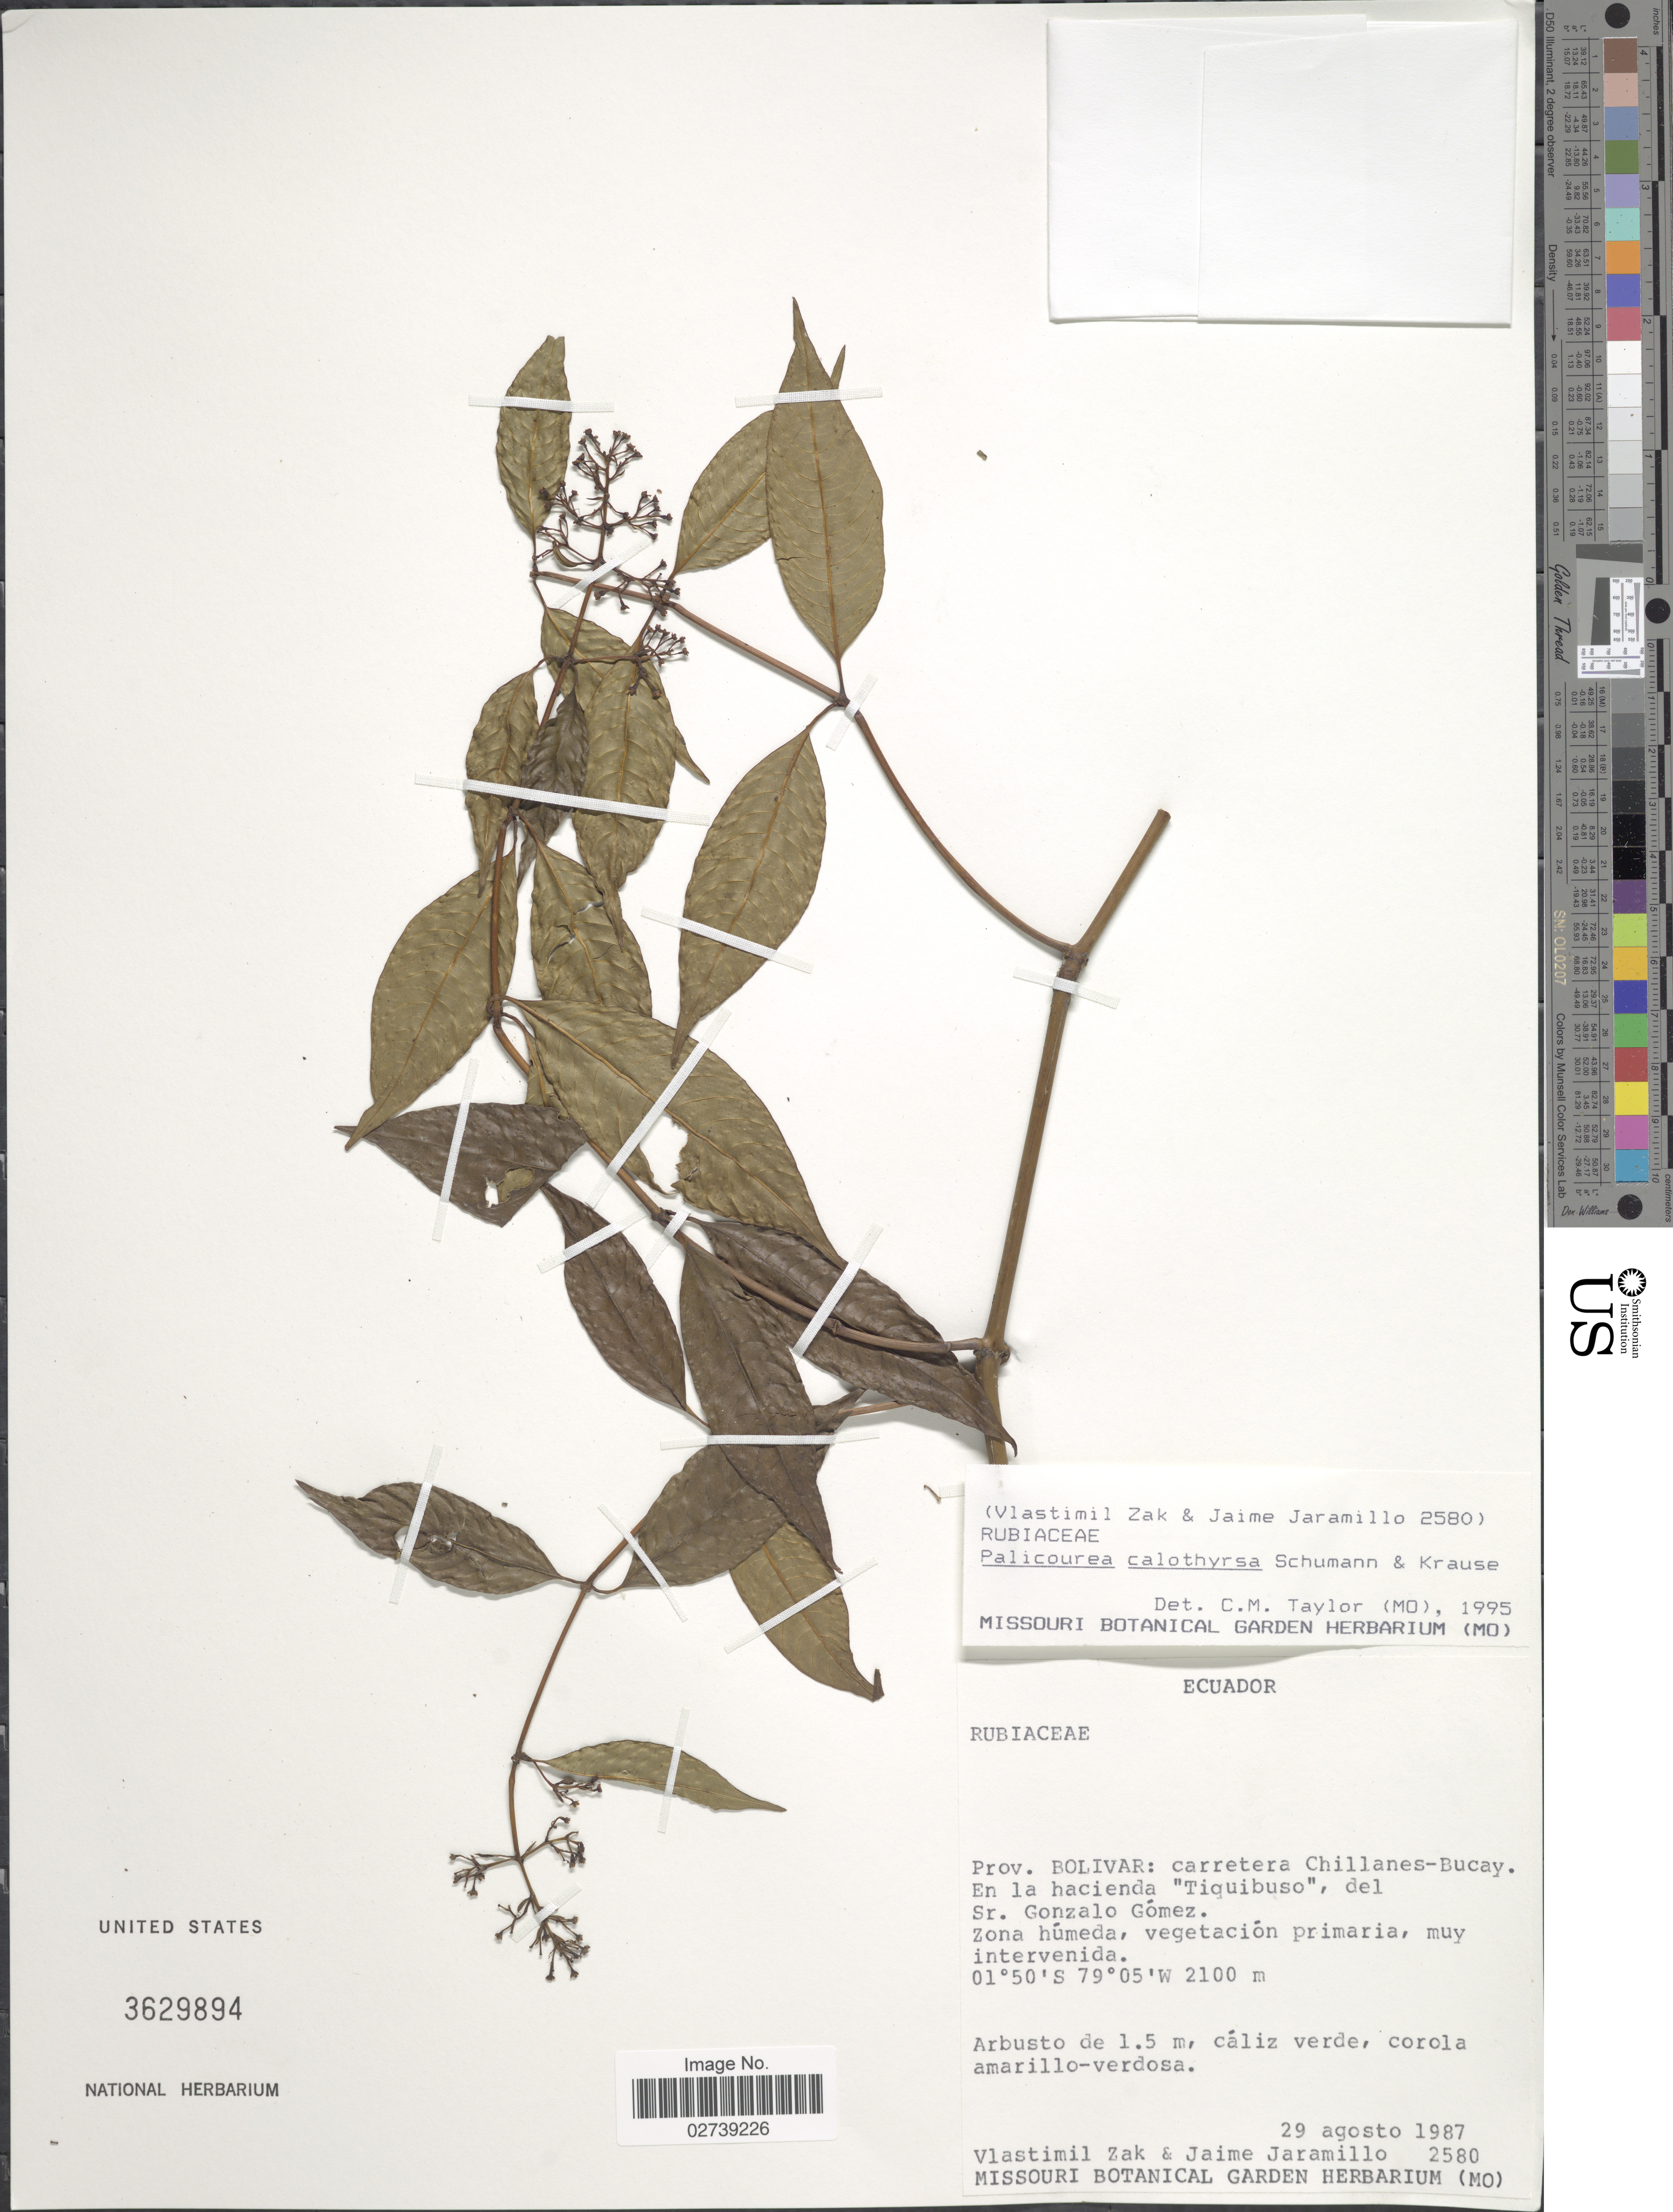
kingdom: Plantae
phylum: Tracheophyta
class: Magnoliopsida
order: Gentianales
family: Rubiaceae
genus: Palicourea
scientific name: Palicourea calothyrsus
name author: K. Schum. & K. Krause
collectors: V. Zak & J. Jaramillo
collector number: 2580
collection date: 1987-08-29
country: Ecuador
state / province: Bolívar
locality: Carretera Chillanes-Bucay. En la hacienda "Tiquibuso", del Sr. Gonzalo Gomez.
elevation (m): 2100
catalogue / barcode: US 3629894